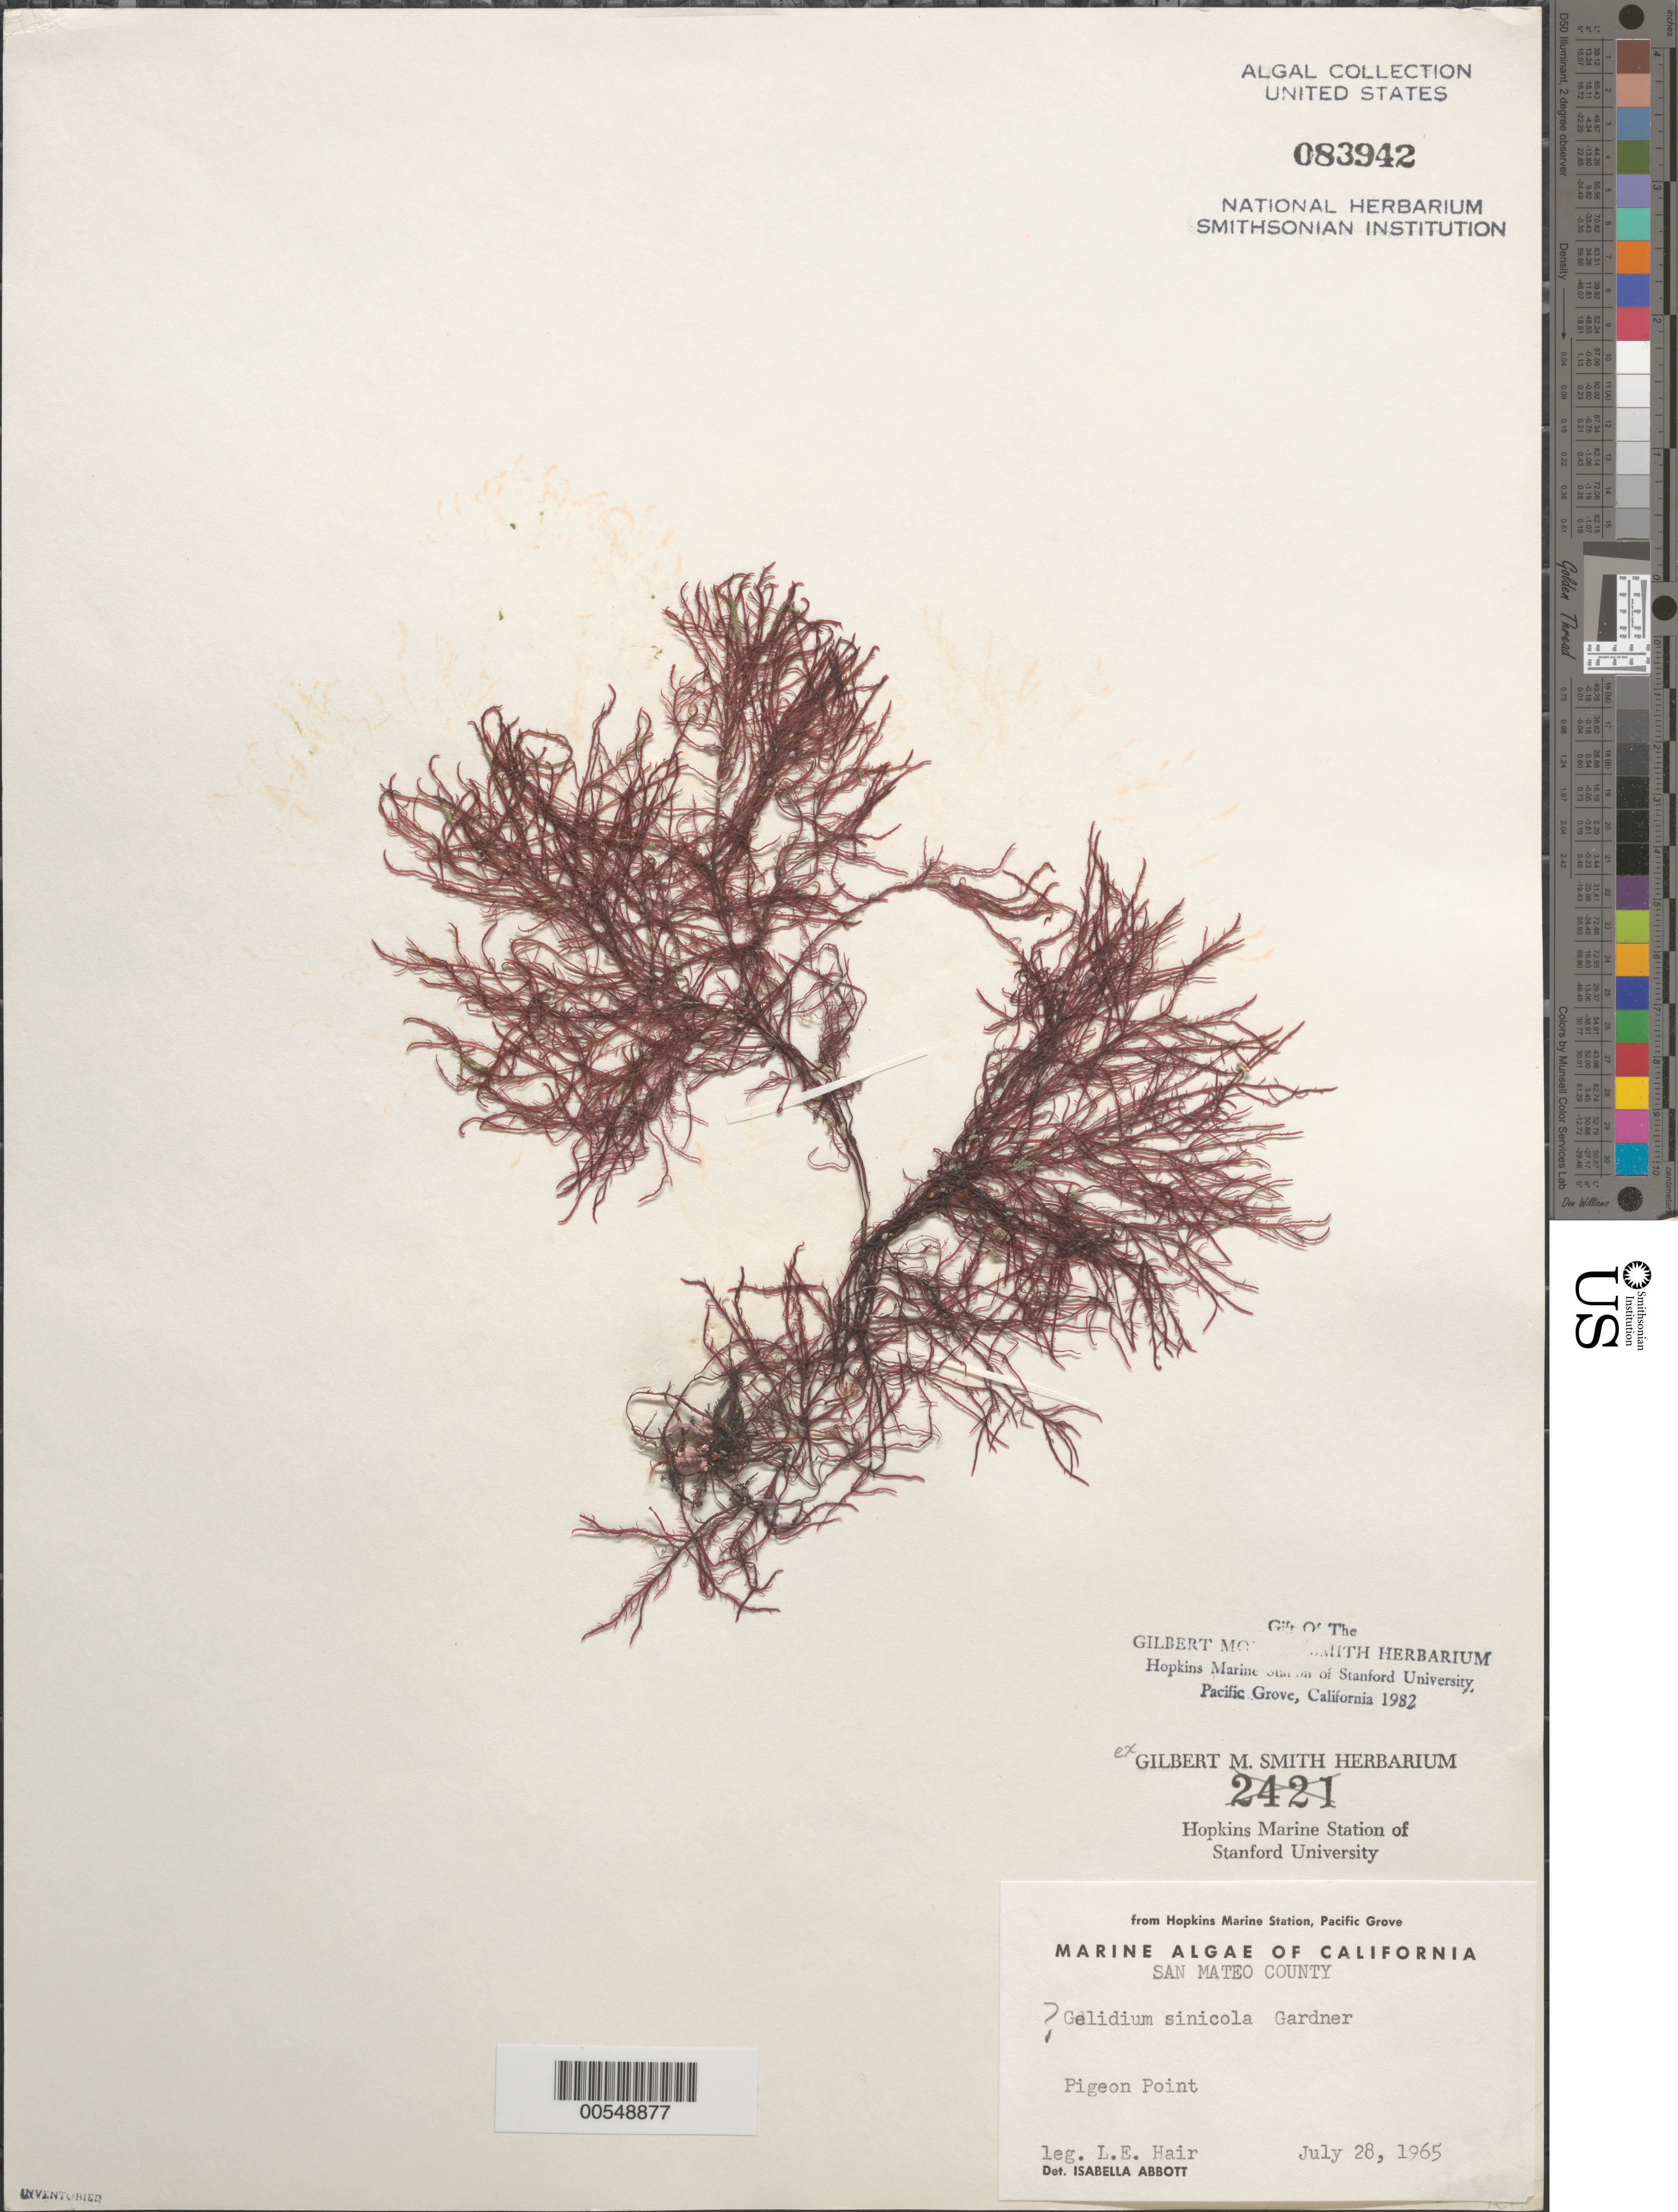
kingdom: Plantae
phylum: Rhodophyta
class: Florideophyceae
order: Gelidiales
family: Gelidiaceae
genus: Gelidium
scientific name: Gelidium sinicola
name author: N.L. Gardner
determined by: Abbott, Isabella A.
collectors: L. Hair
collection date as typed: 28 Jul 1965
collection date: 1965-07-28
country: United States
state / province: California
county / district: San Mateo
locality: Pigeon Point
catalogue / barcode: US 83942